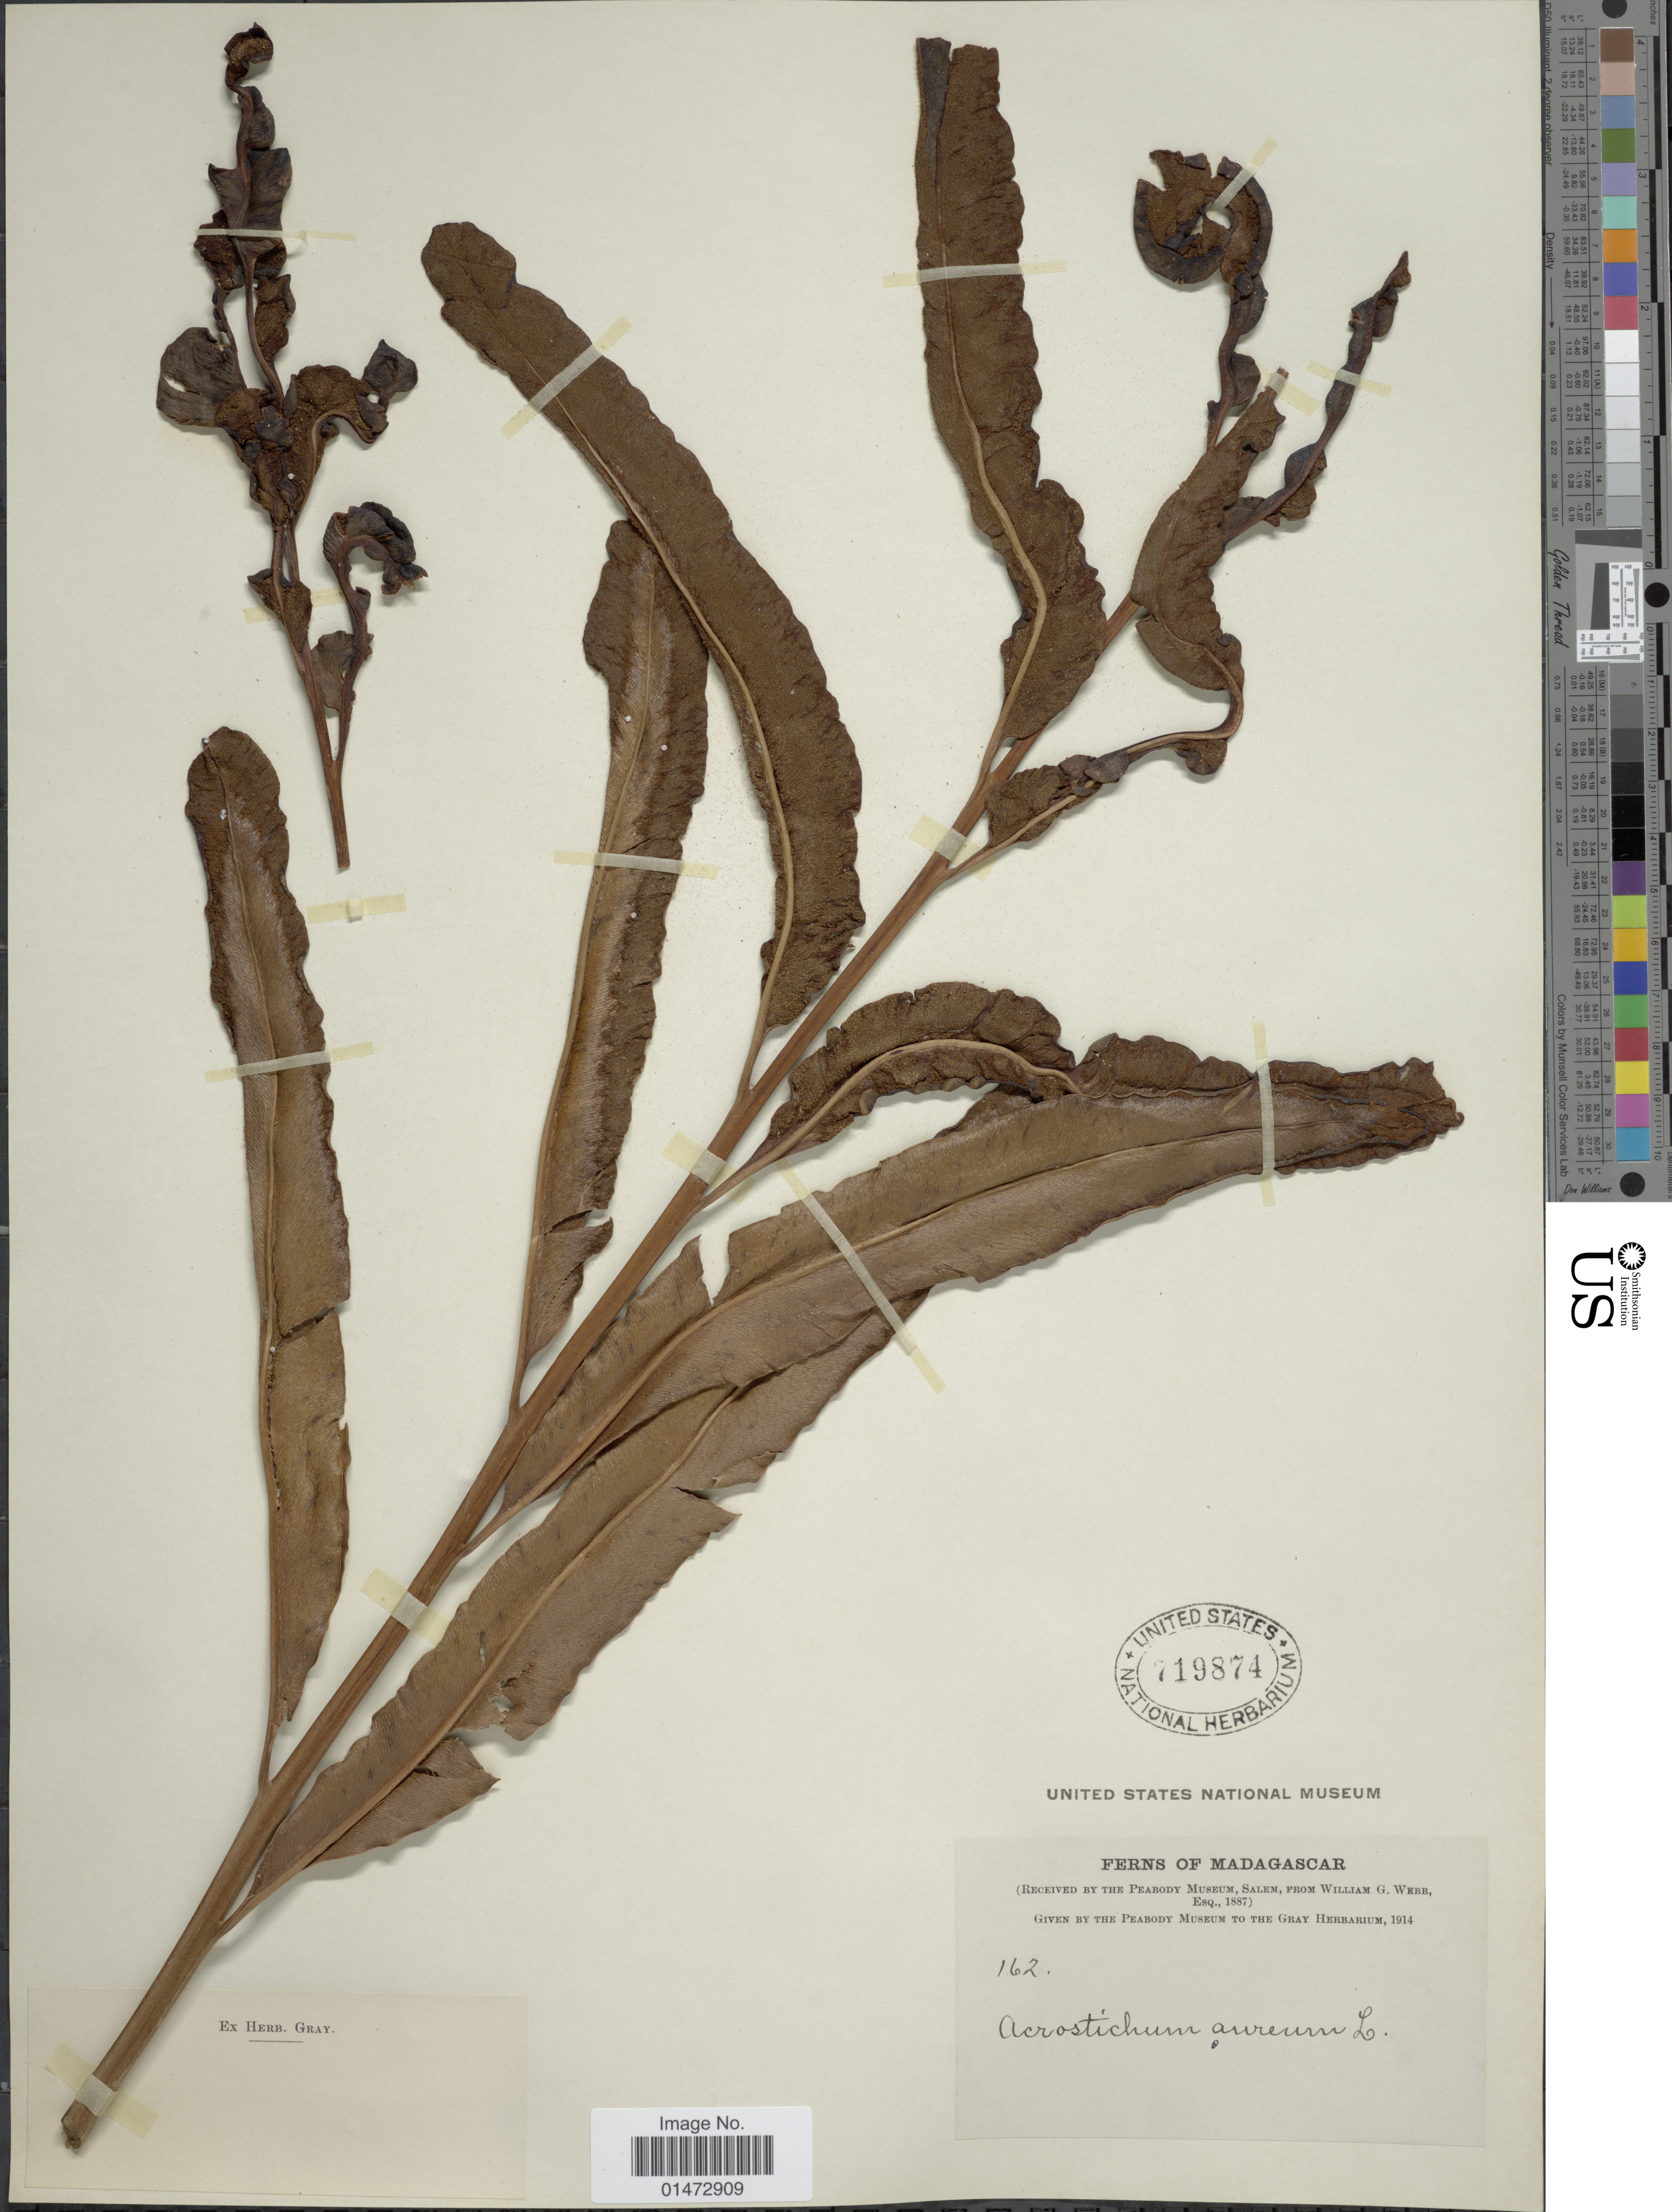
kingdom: Plantae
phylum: Tracheophyta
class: Polypodiopsida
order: Polypodiales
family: Pteridaceae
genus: Acrostichum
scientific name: Acrostichum aureum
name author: L.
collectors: W. Webb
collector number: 162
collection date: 1887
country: Madagascar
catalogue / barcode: US 719874